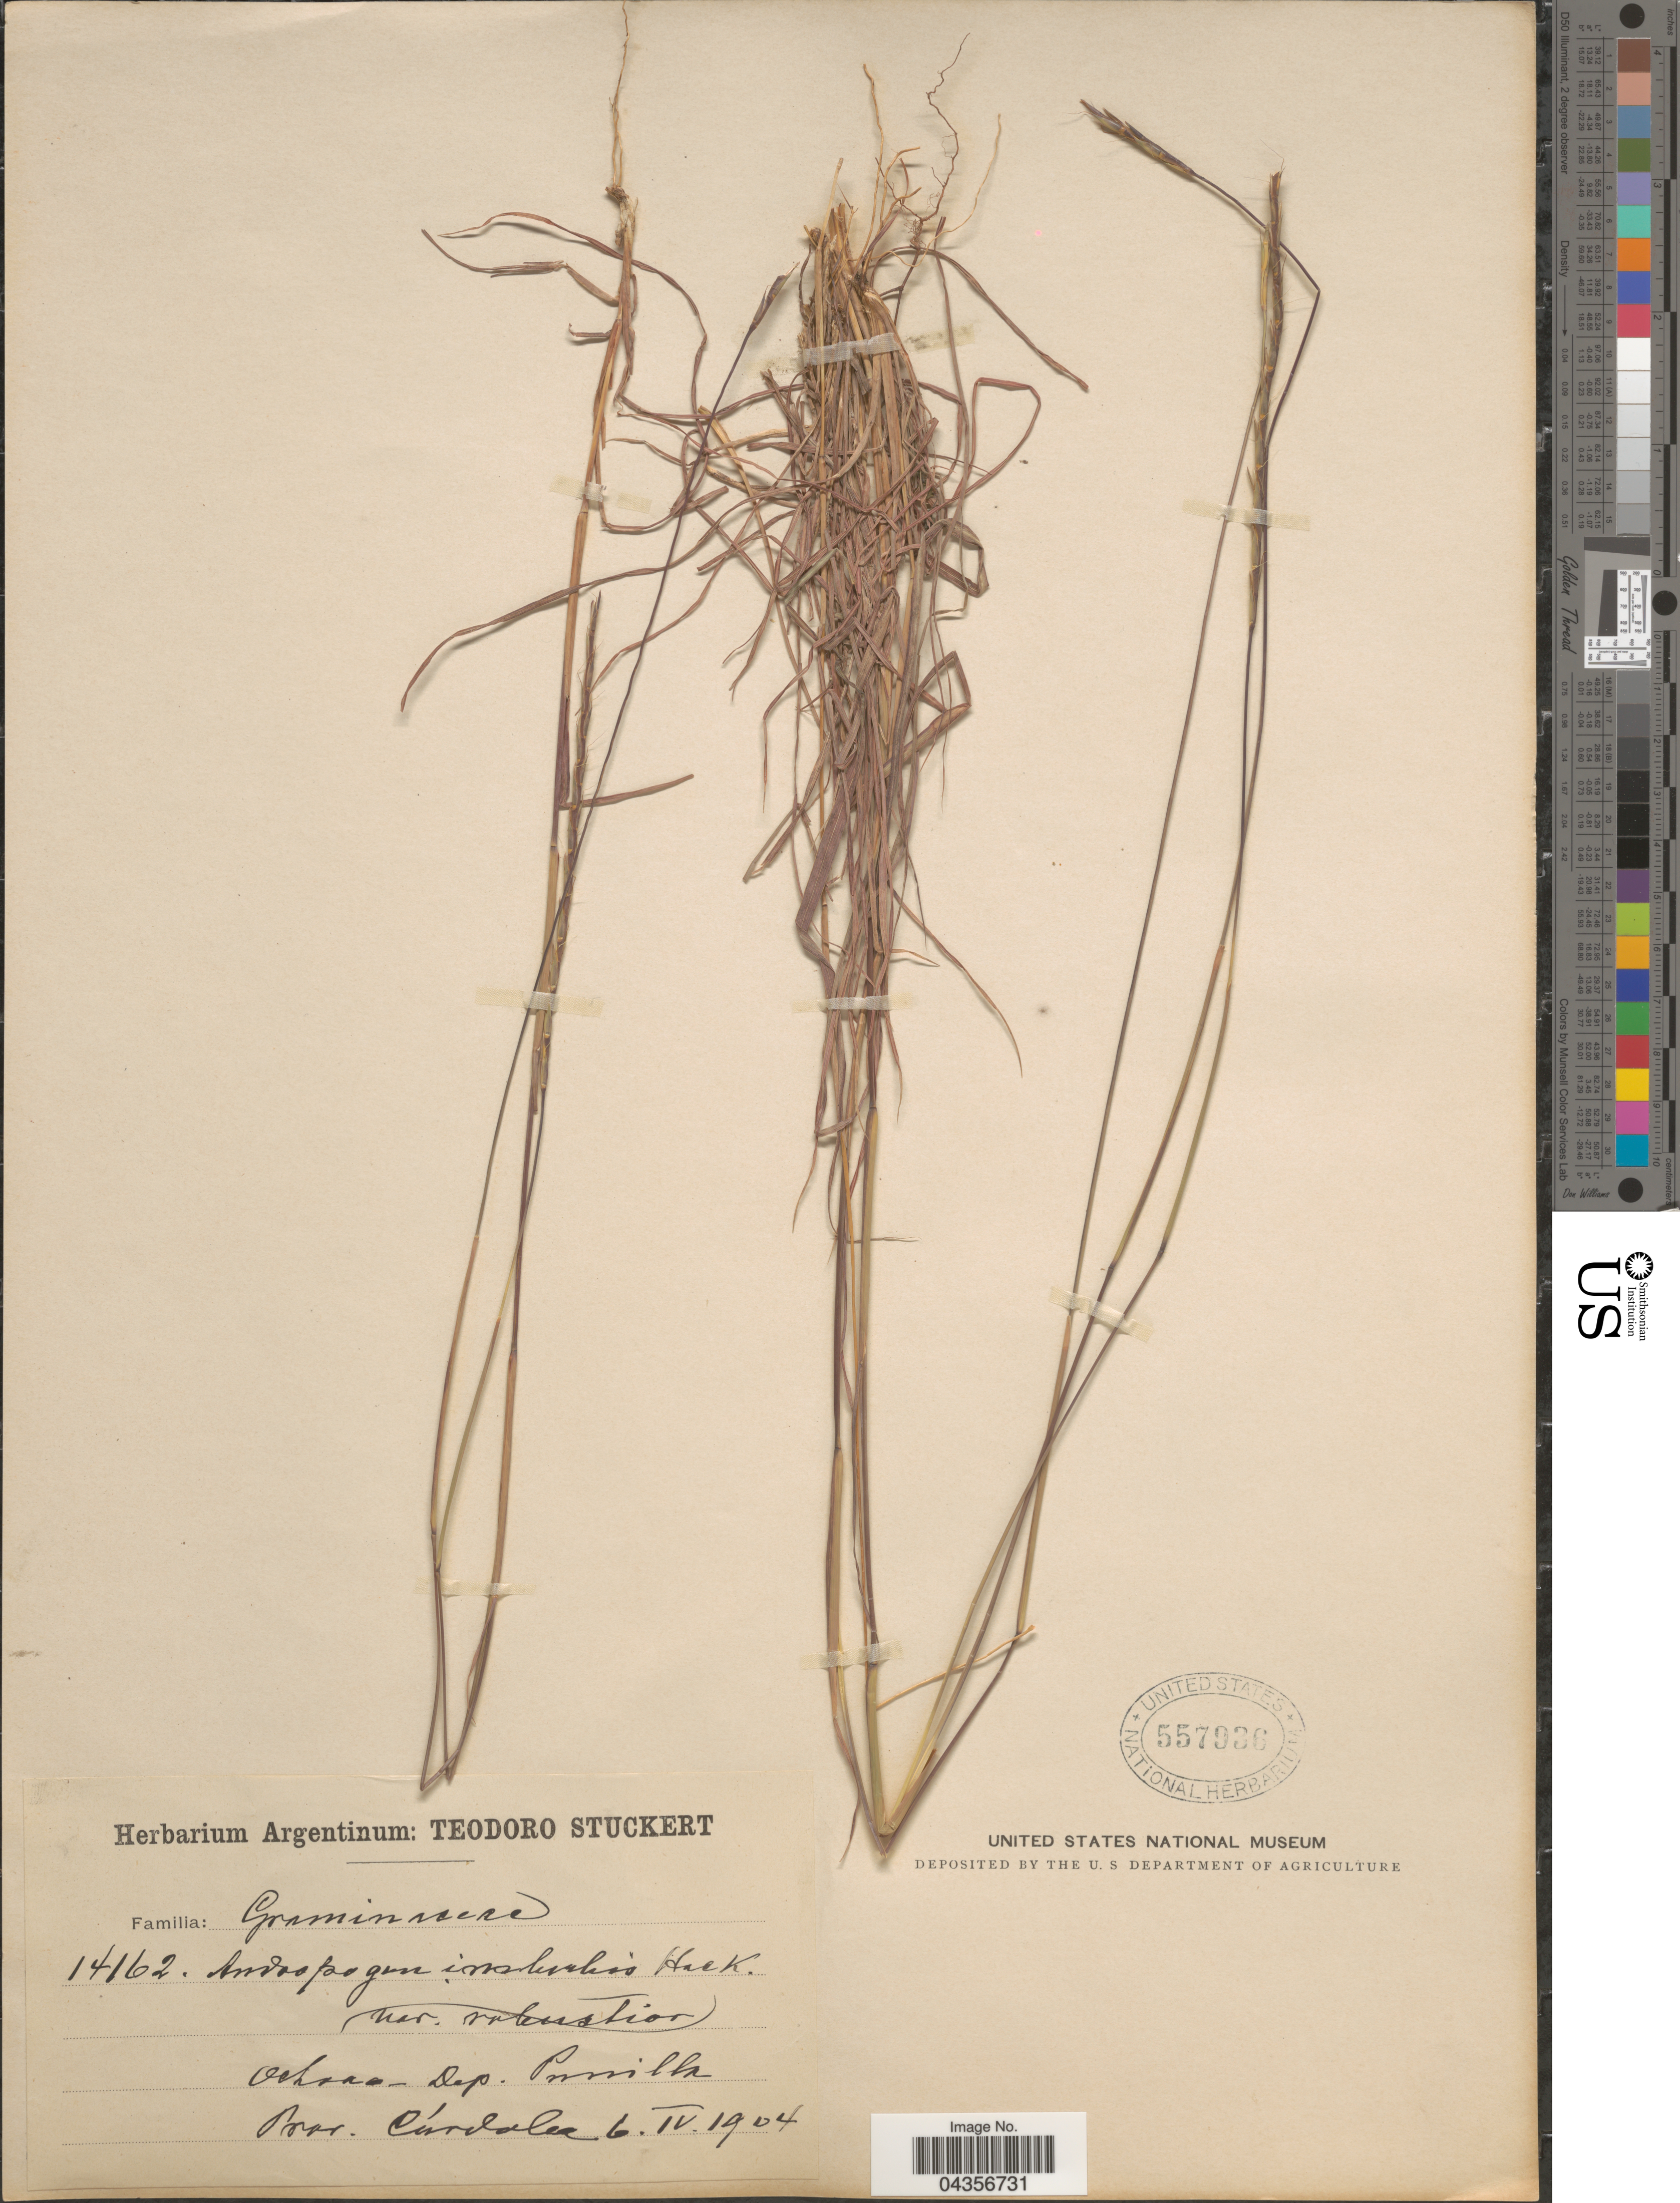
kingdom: Plantae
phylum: Tracheophyta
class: Liliopsida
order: Poales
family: Poaceae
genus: Schizachyrium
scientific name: Schizachyrium salzmanii var. aristatum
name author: (Hack.) Peichoto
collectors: T. Stuckert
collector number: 14162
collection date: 1904-04-06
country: Argentina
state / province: Cordoba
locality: Ochoa - Dep. Punilla. Prov. Córdoba.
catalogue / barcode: US 557936